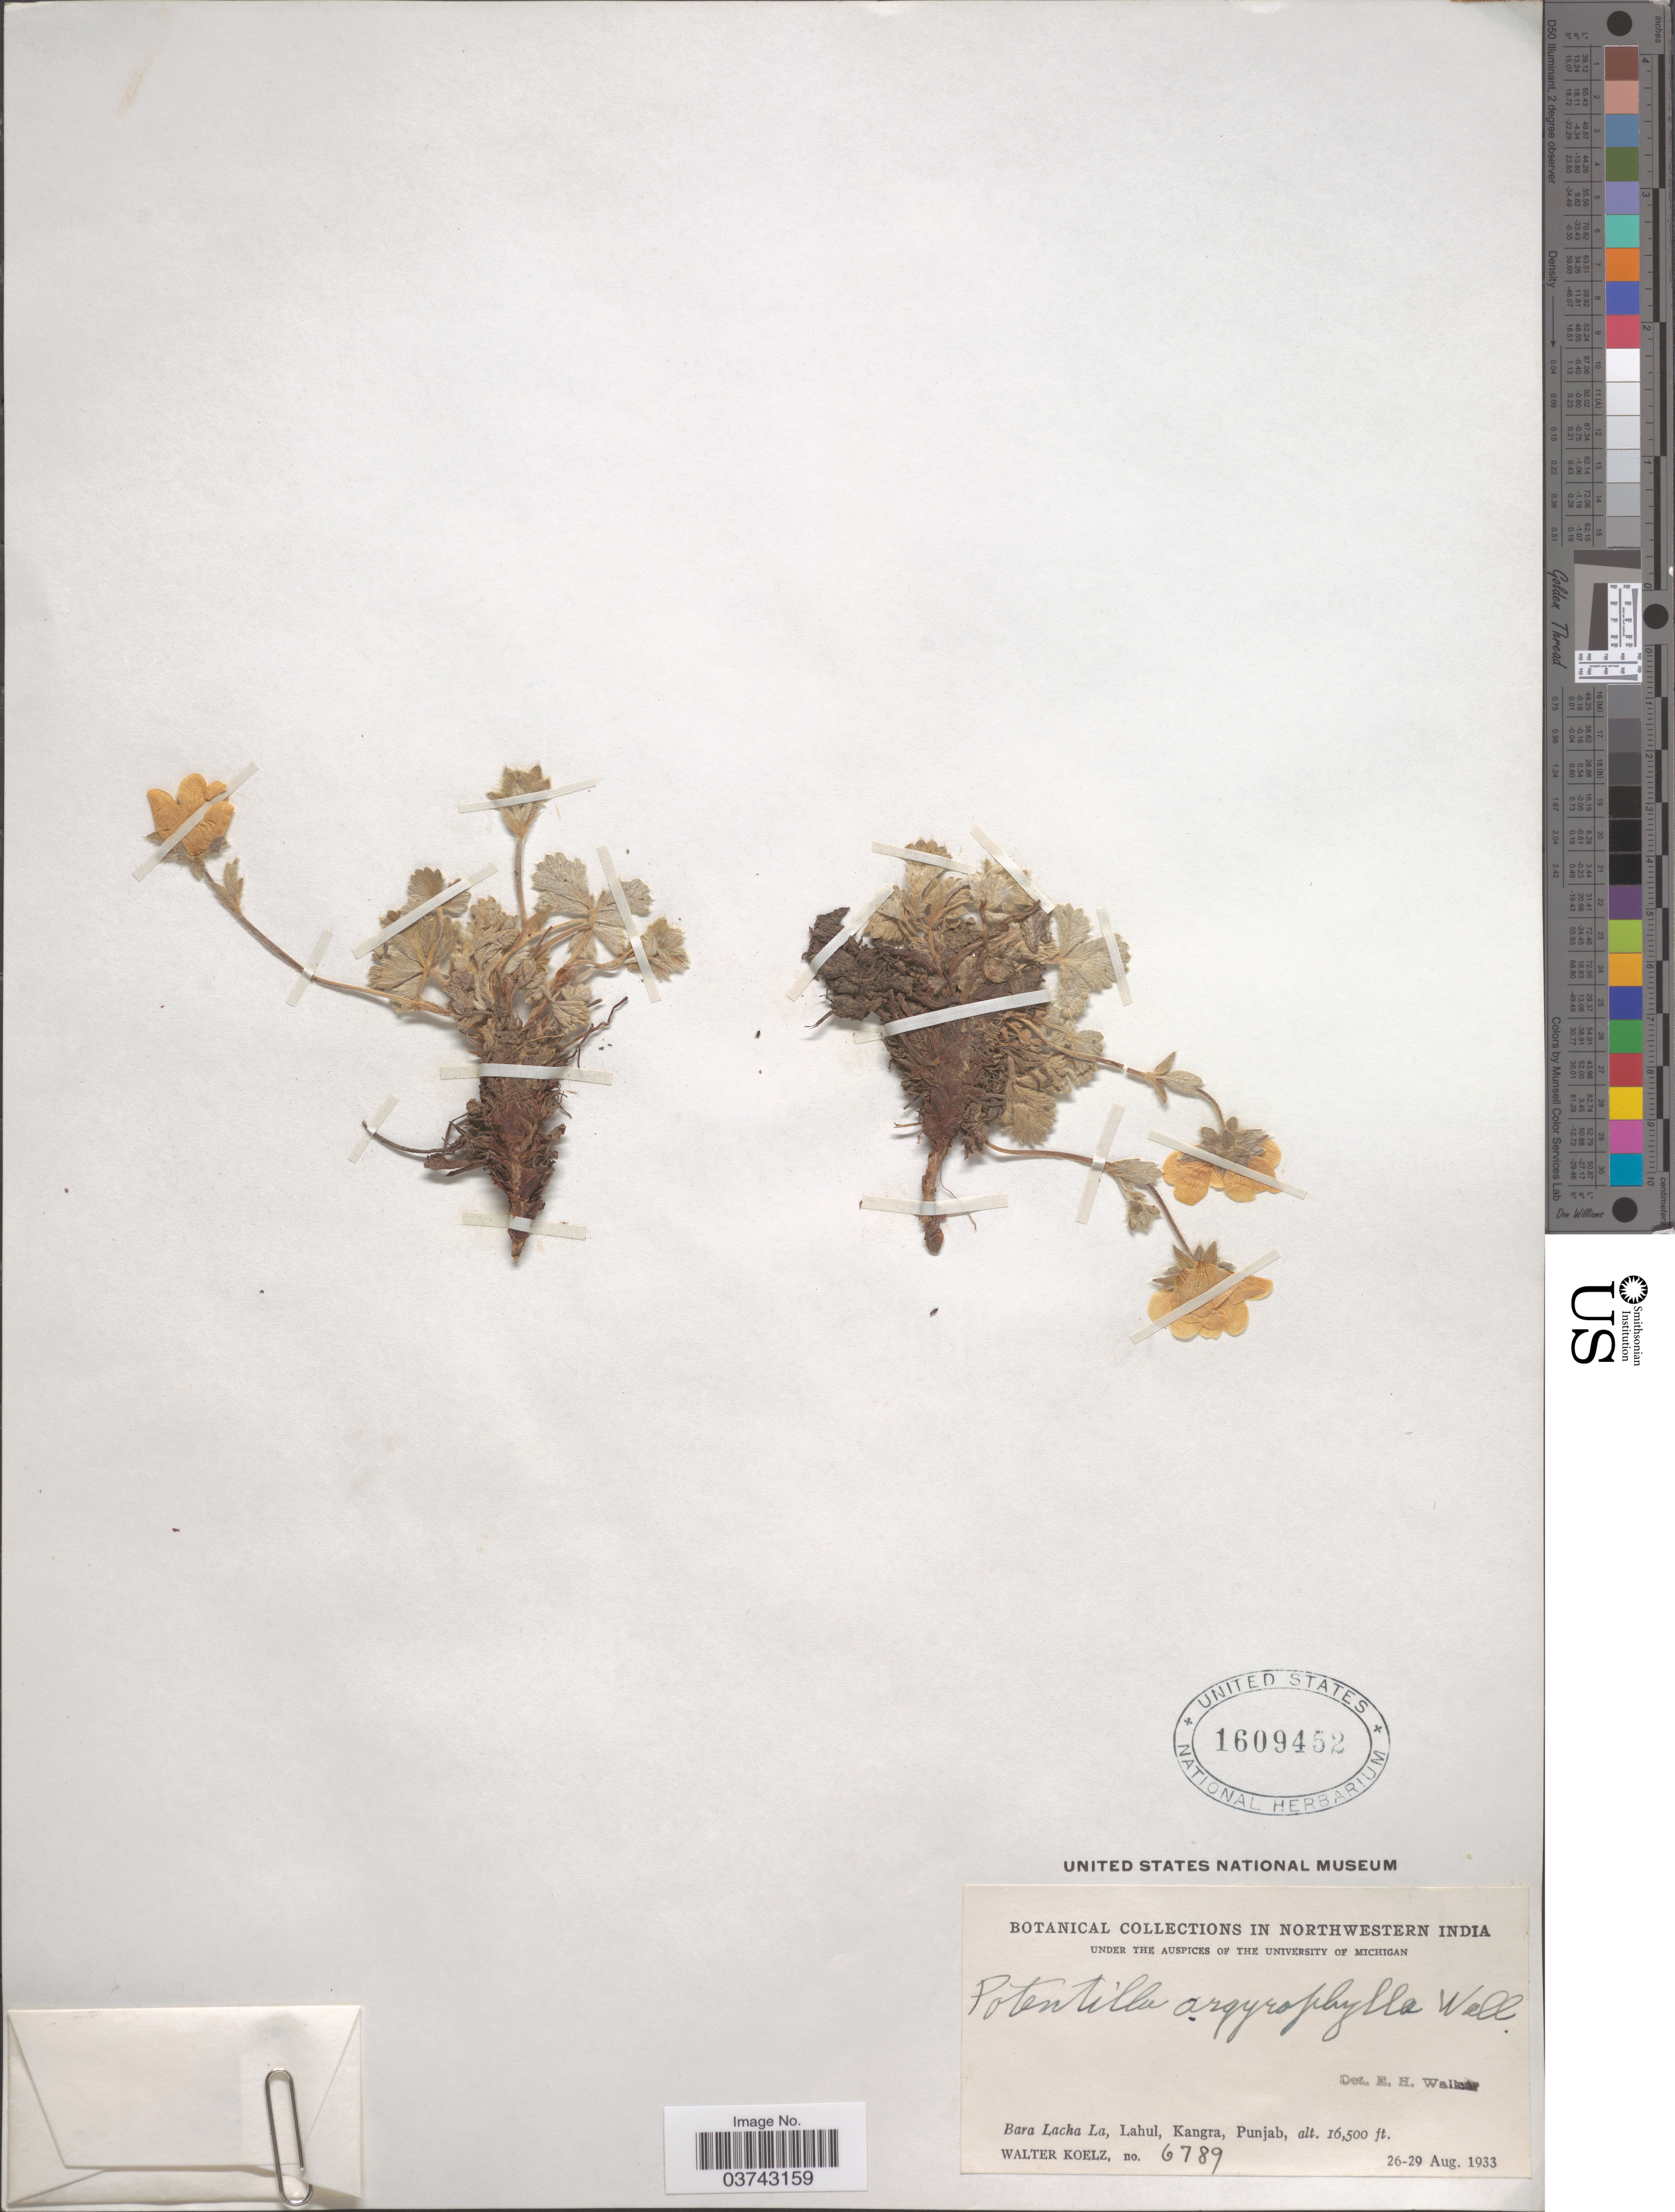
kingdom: Plantae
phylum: Tracheophyta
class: Magnoliopsida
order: Rosales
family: Rosaceae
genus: Potentilla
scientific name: Potentilla argyrophylla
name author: Wall. ex Lehm.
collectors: W. N. Koelz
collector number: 6789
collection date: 1933-08-26/1933-08-29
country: India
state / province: Punjab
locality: Northwestern India. Bara Lacha La, Lahul, Kangra.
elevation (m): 5029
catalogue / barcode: US 1609452